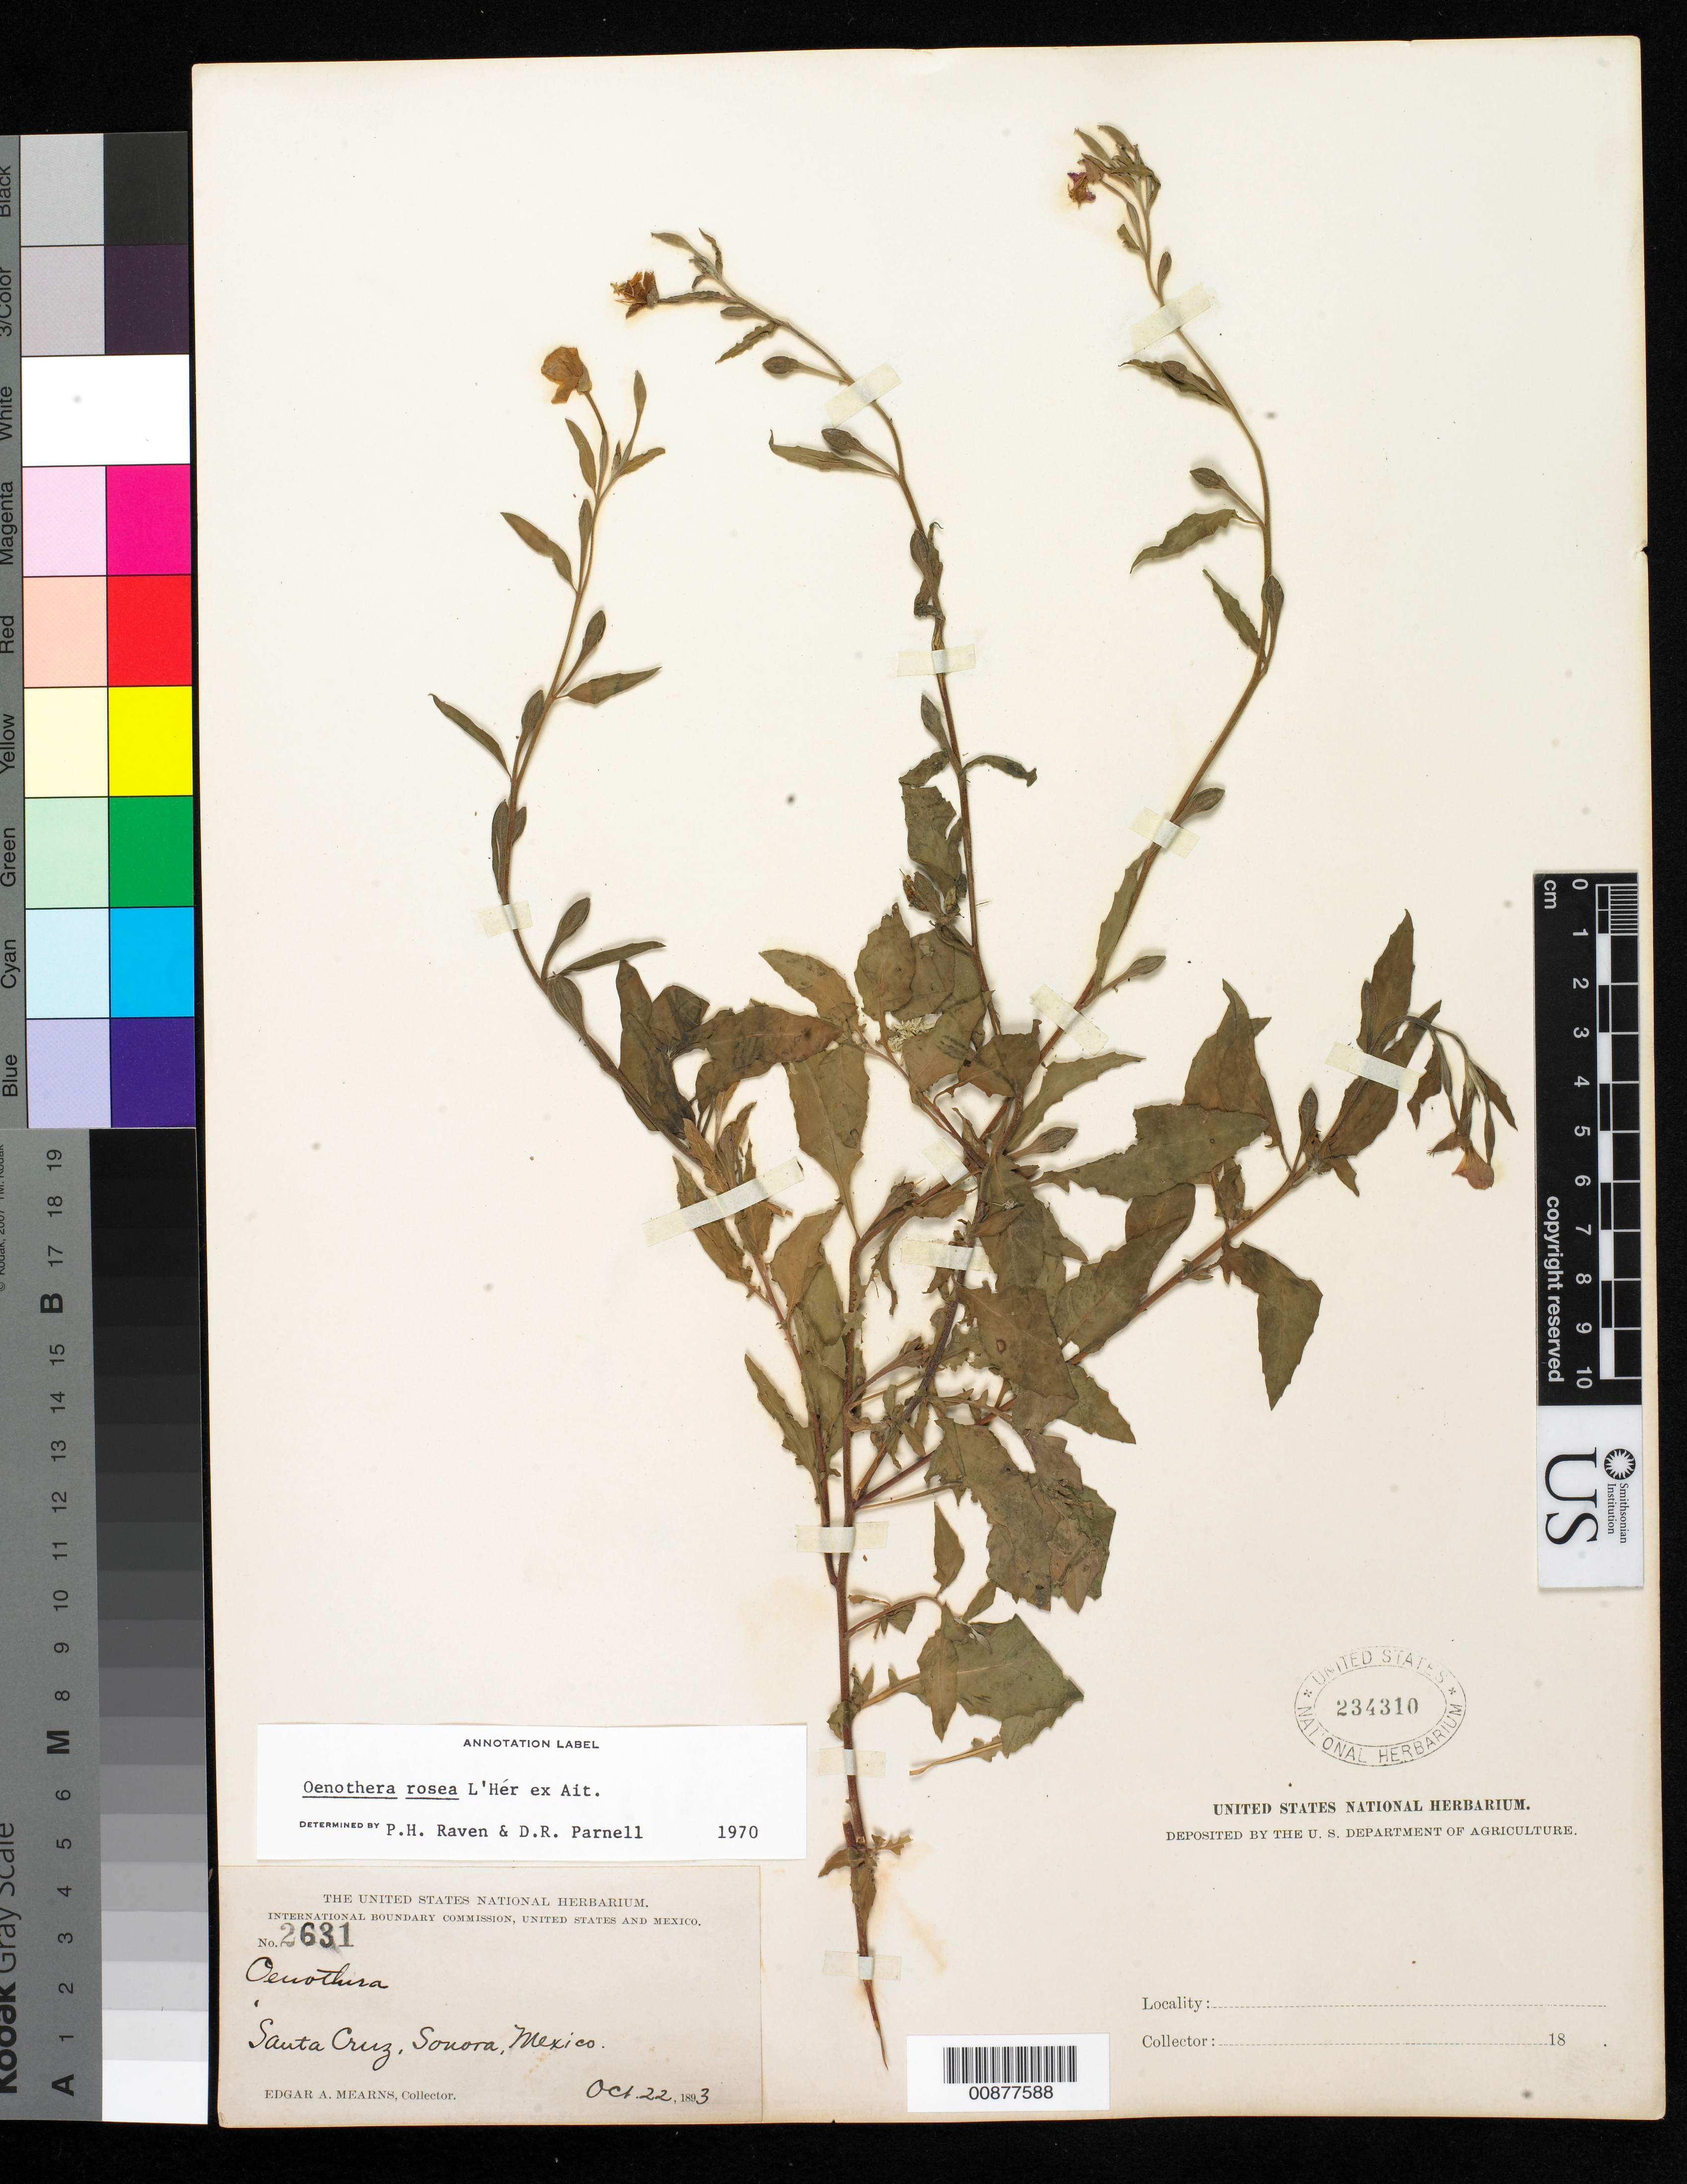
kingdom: Plantae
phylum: Tracheophyta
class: Magnoliopsida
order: Myrtales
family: Onagraceae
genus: Oenothera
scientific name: Oenothera rosea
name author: L'Hér. ex Aiton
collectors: E. A. Mearns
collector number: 2631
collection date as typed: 22 Oct 1893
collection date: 1893-10-22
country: Mexico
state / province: Sonora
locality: Santa Cruz, Sonora.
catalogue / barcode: US 234310